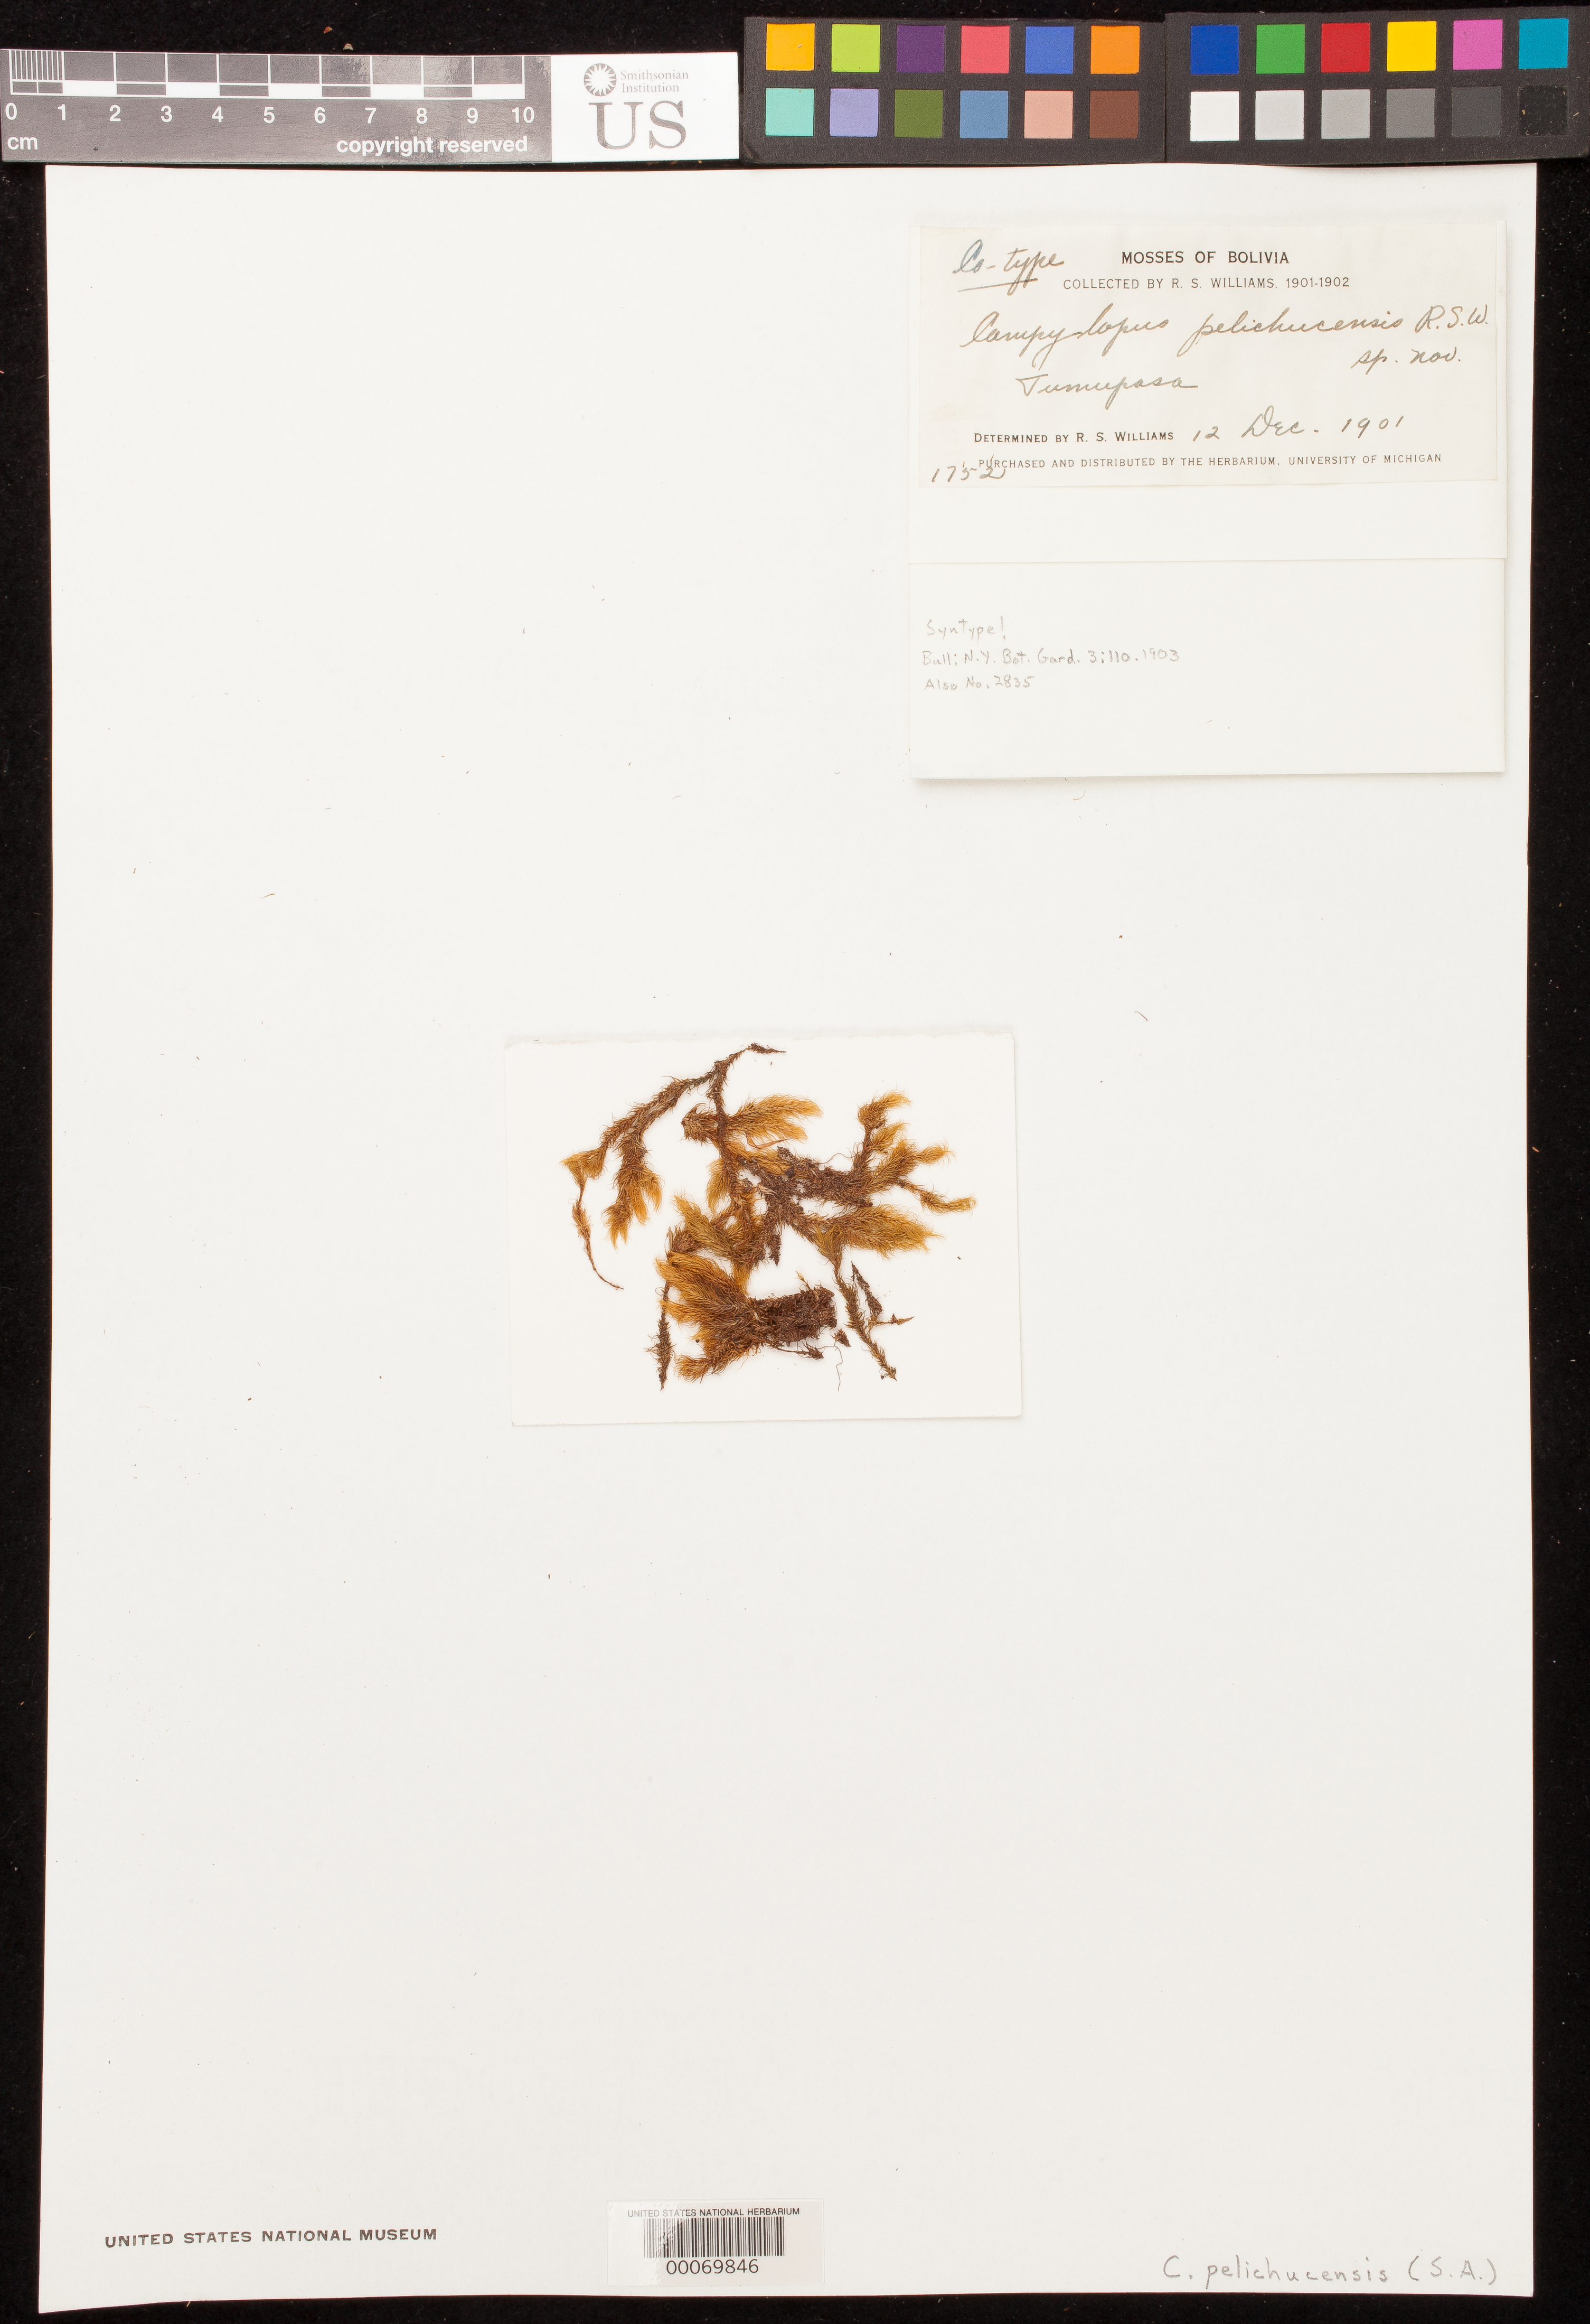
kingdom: Plantae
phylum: Bryophyta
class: Bryopsida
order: Dicranales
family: Leucobryaceae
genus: Campylopus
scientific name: Campylopus pelichucensis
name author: R.S. Williams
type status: Syntype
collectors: R. S. Williams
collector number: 1752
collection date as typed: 12 Dec. 1901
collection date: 1901-12-12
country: Bolivia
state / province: La Paz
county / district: Iturralde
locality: Tumupasa